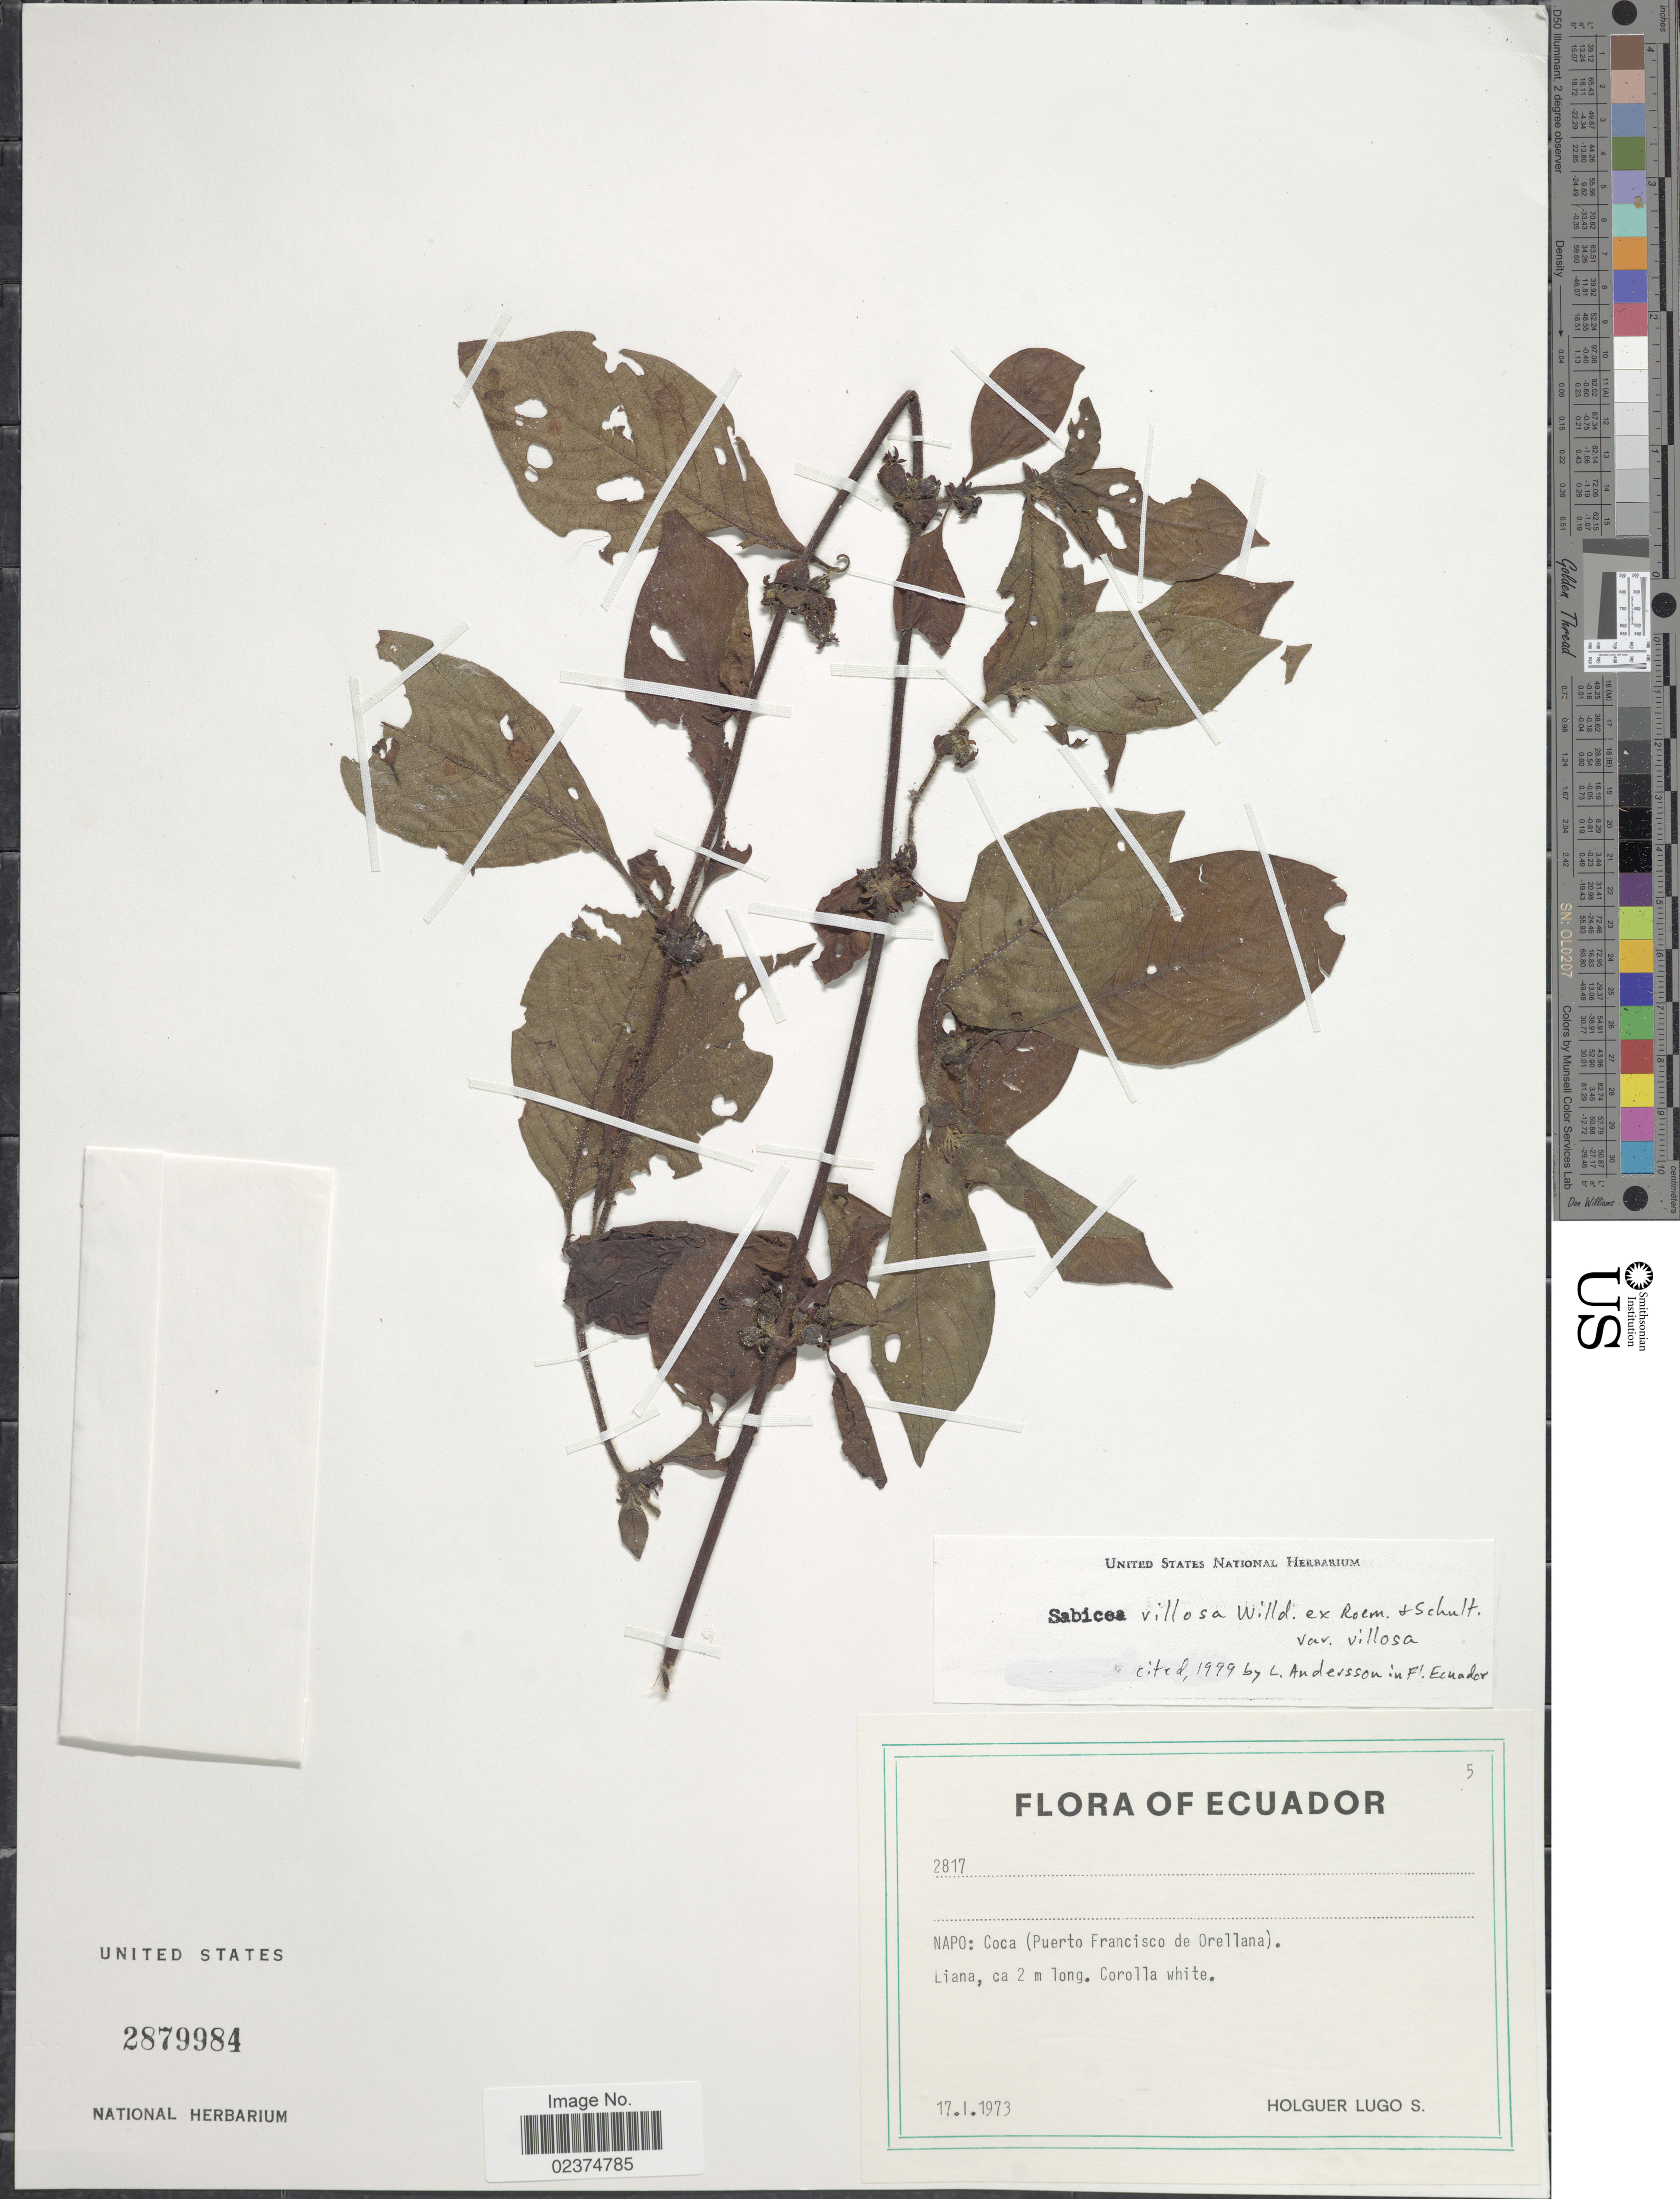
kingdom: Plantae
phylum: Tracheophyta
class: Magnoliopsida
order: Gentianales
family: Rubiaceae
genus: Sabicea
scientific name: Sabicea villosa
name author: Willd. ex Roem. & Schult.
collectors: H. Lugo S.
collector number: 2817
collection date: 1973-01-17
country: Ecuador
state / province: Napo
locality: Coca (Puerto Francisco de Orellana)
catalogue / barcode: US 2879984